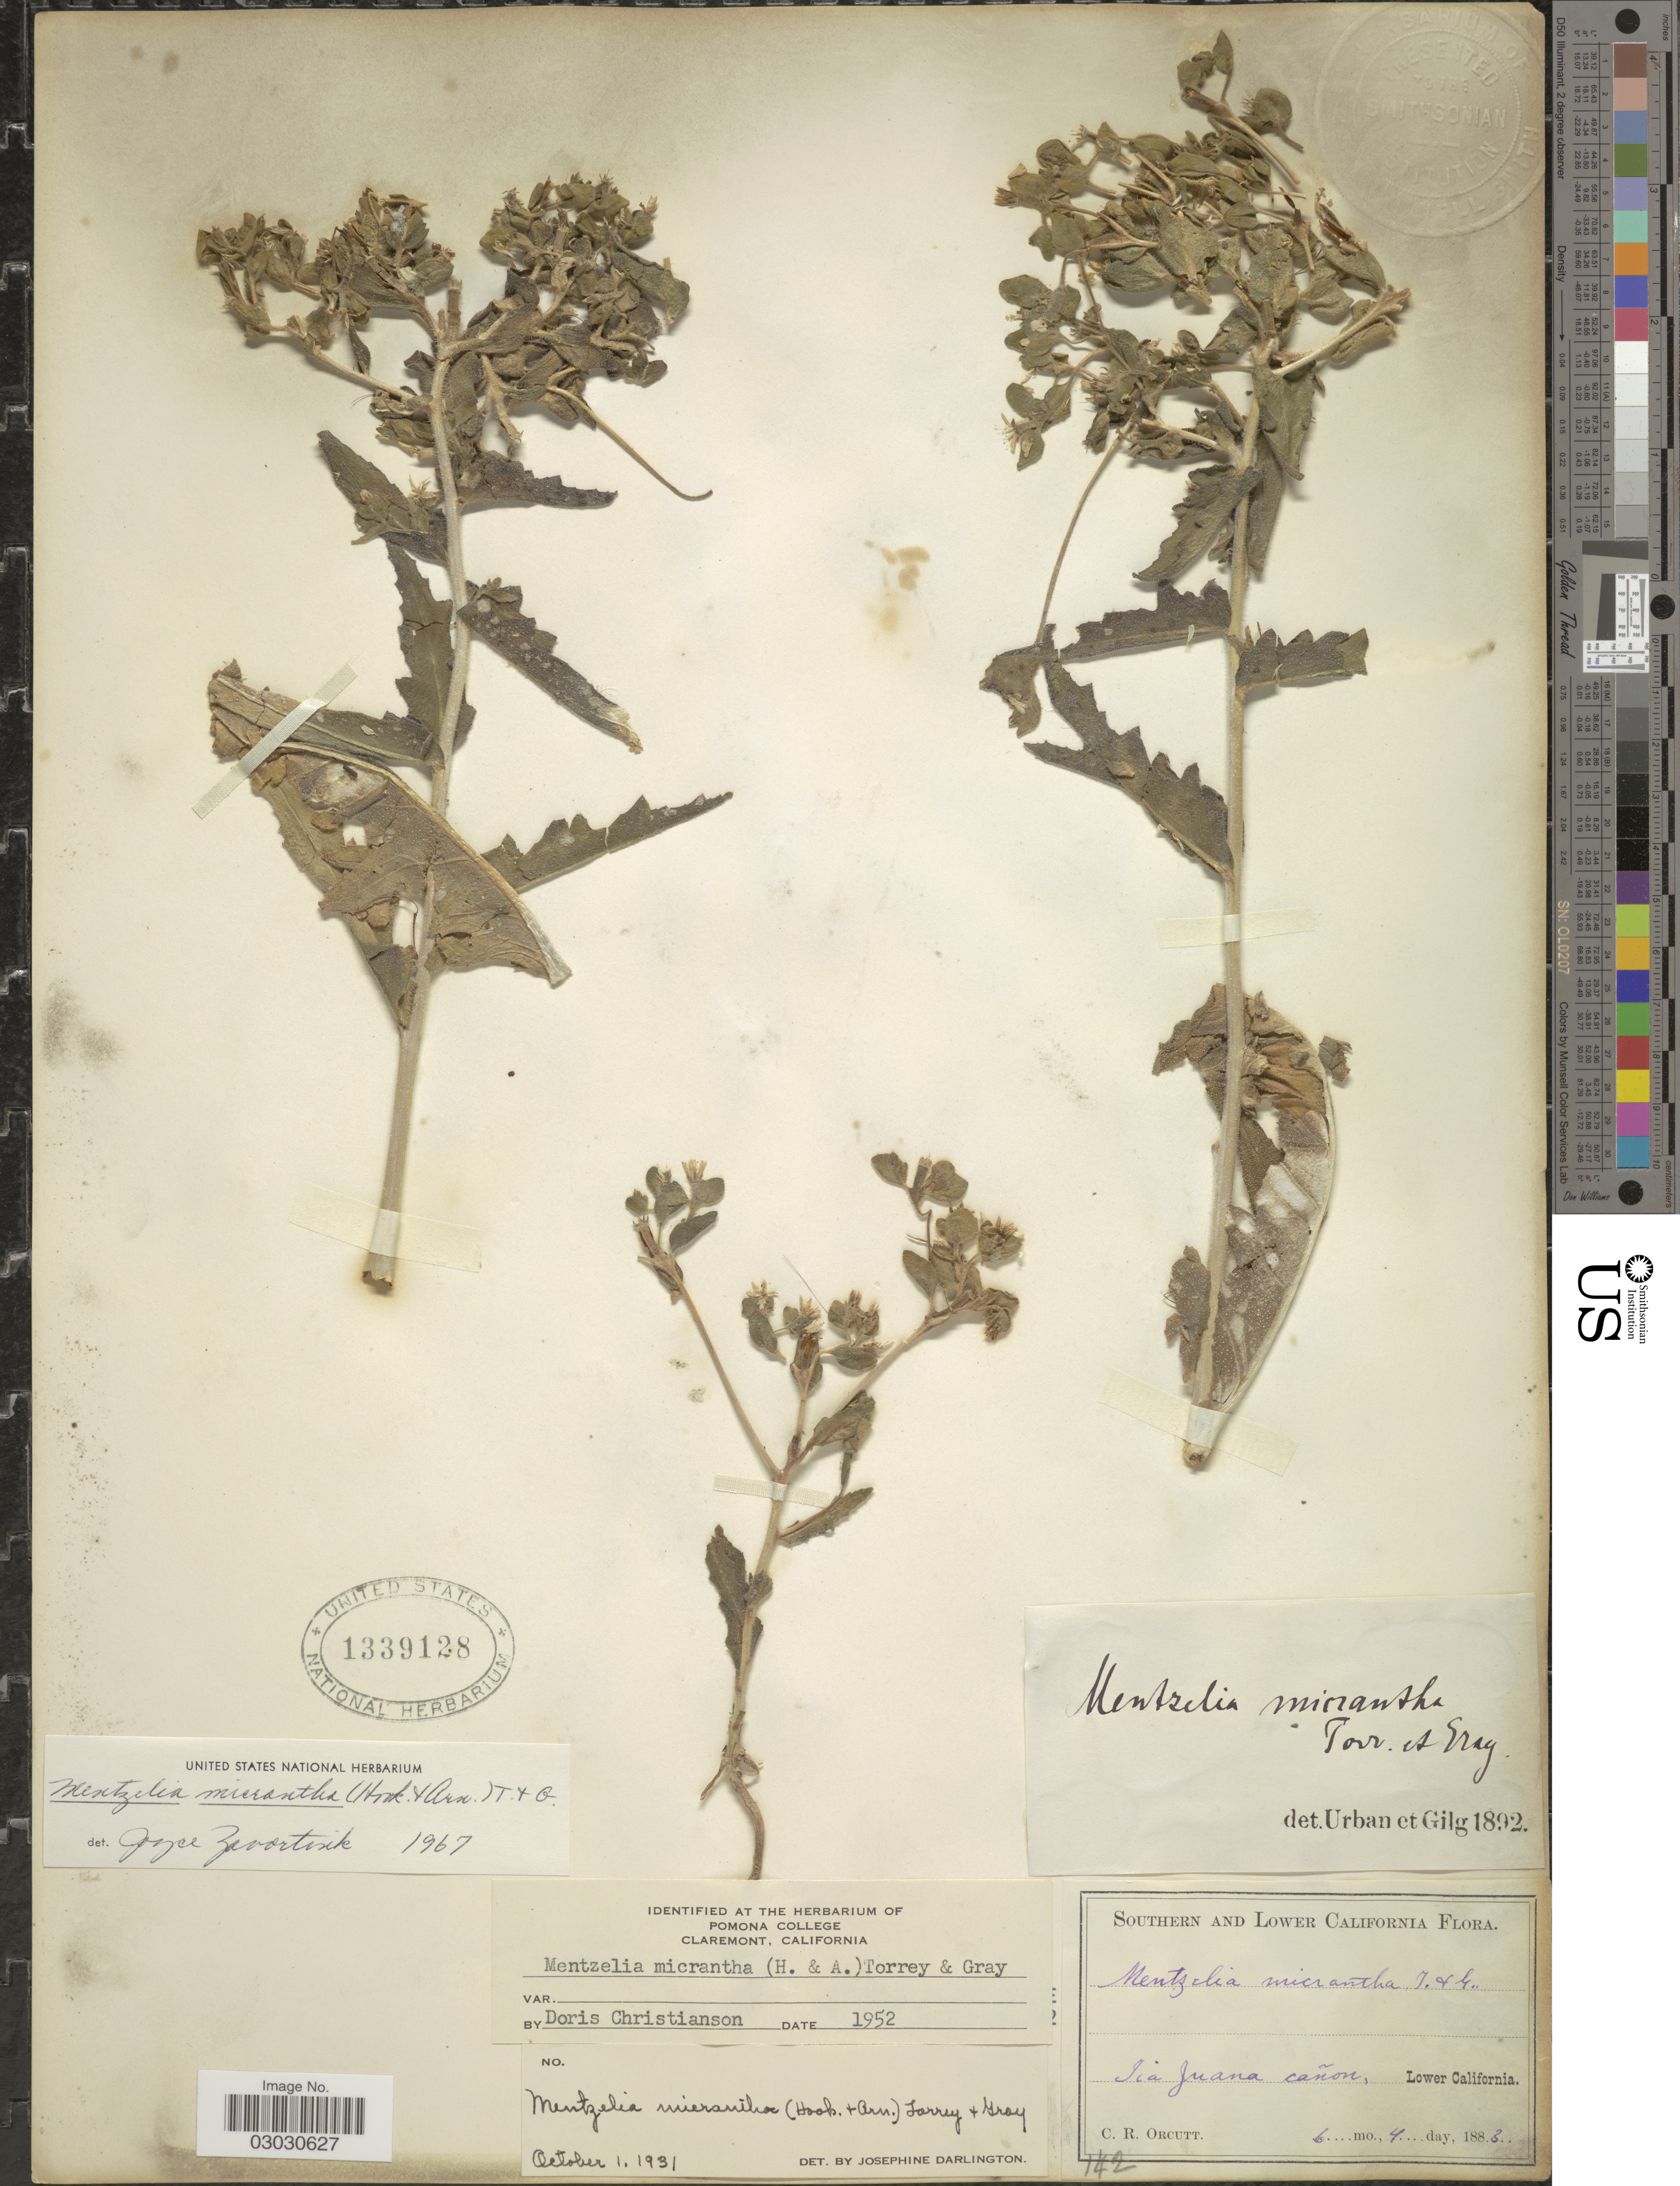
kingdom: Plantae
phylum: Tracheophyta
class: Magnoliopsida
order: Cornales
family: Loasaceae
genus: Mentzelia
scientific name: Mentzelia micrantha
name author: (Hook.) Torr. & A. Gray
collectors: C. R. Orcutt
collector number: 142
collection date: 1883-06-04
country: Mexico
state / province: Baja California Norte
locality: Lower California. Tia Juana cañon.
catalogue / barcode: US 1339128